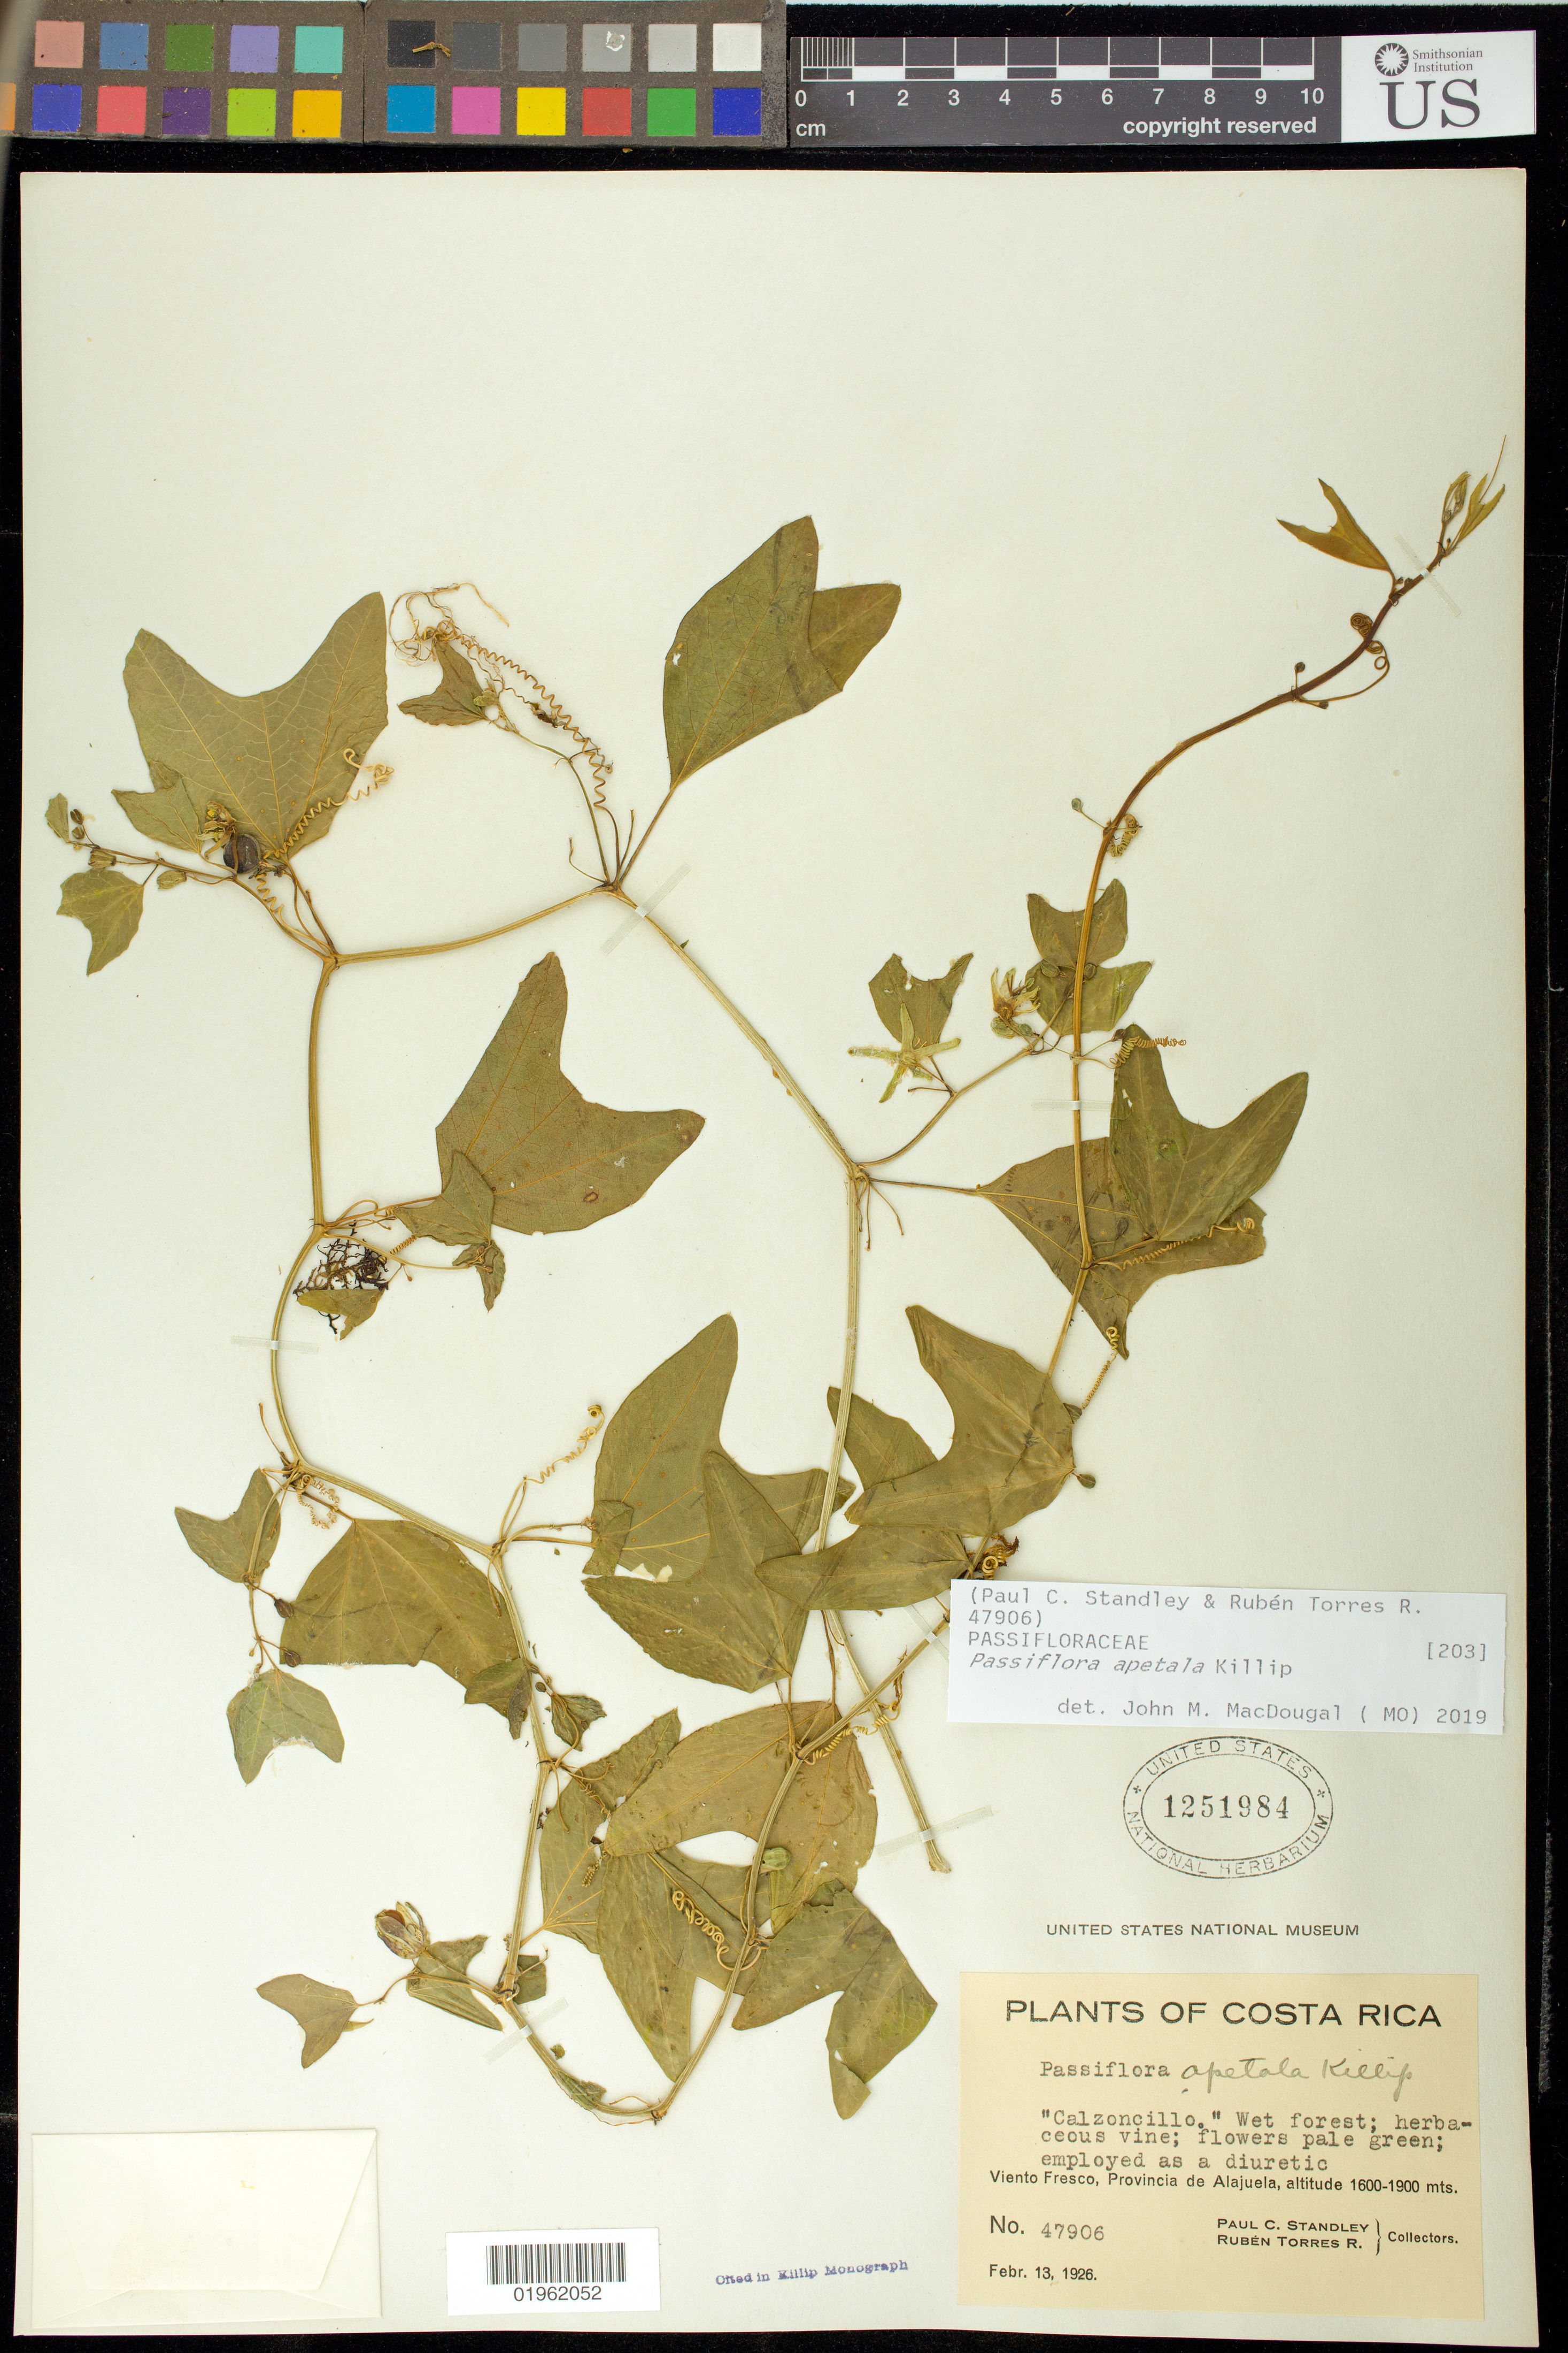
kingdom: Plantae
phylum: Tracheophyta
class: Magnoliopsida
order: Malpighiales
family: Passifloraceae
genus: Passiflora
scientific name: Passiflora apetala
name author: Killip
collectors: P. C. Standley & R. Torres R.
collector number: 47906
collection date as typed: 13 Feb 1926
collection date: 1926-02-13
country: Costa Rica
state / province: Alajuela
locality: Viento Fresco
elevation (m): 1600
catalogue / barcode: US 1251984